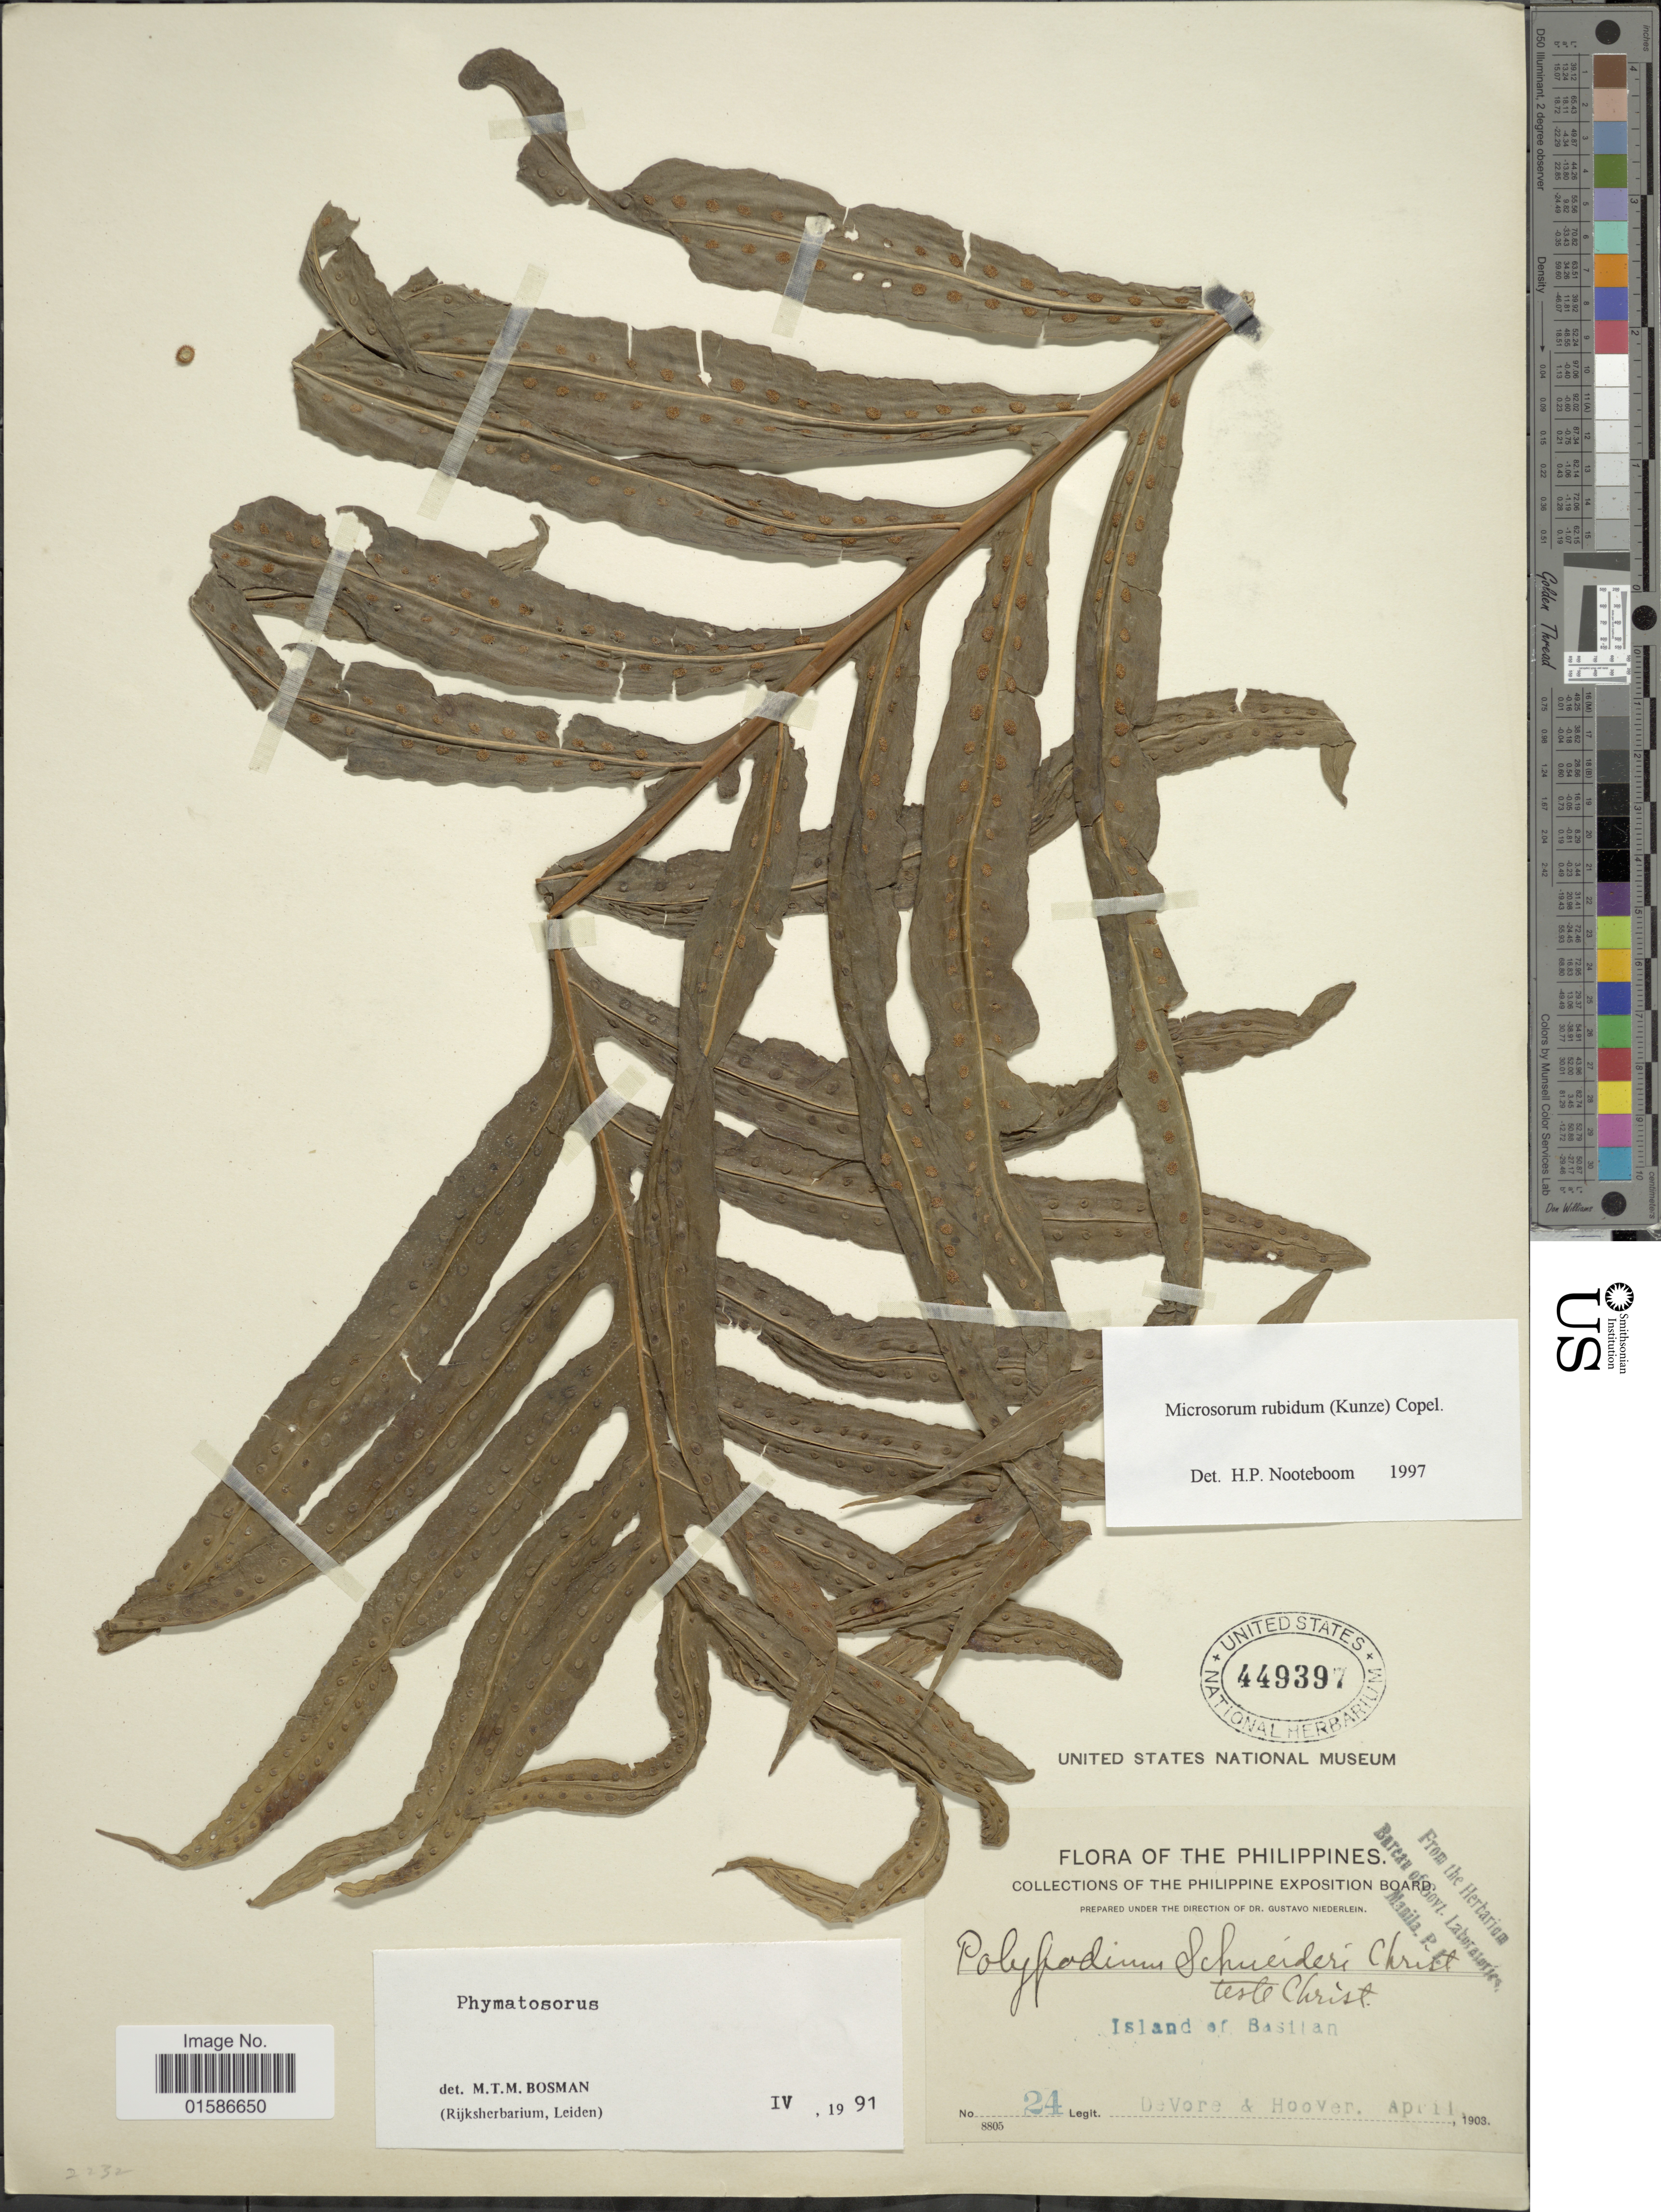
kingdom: Plantae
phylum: Tracheophyta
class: Polypodiopsida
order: Polypodiales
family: Polypodiaceae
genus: Microsorum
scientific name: Microsorum rubidum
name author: (Kunze) Copel.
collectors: -. DeVore & -- Hoover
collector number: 24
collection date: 1903-04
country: Philippines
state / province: Muslim Mindanao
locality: Island of Basilan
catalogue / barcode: US 449397